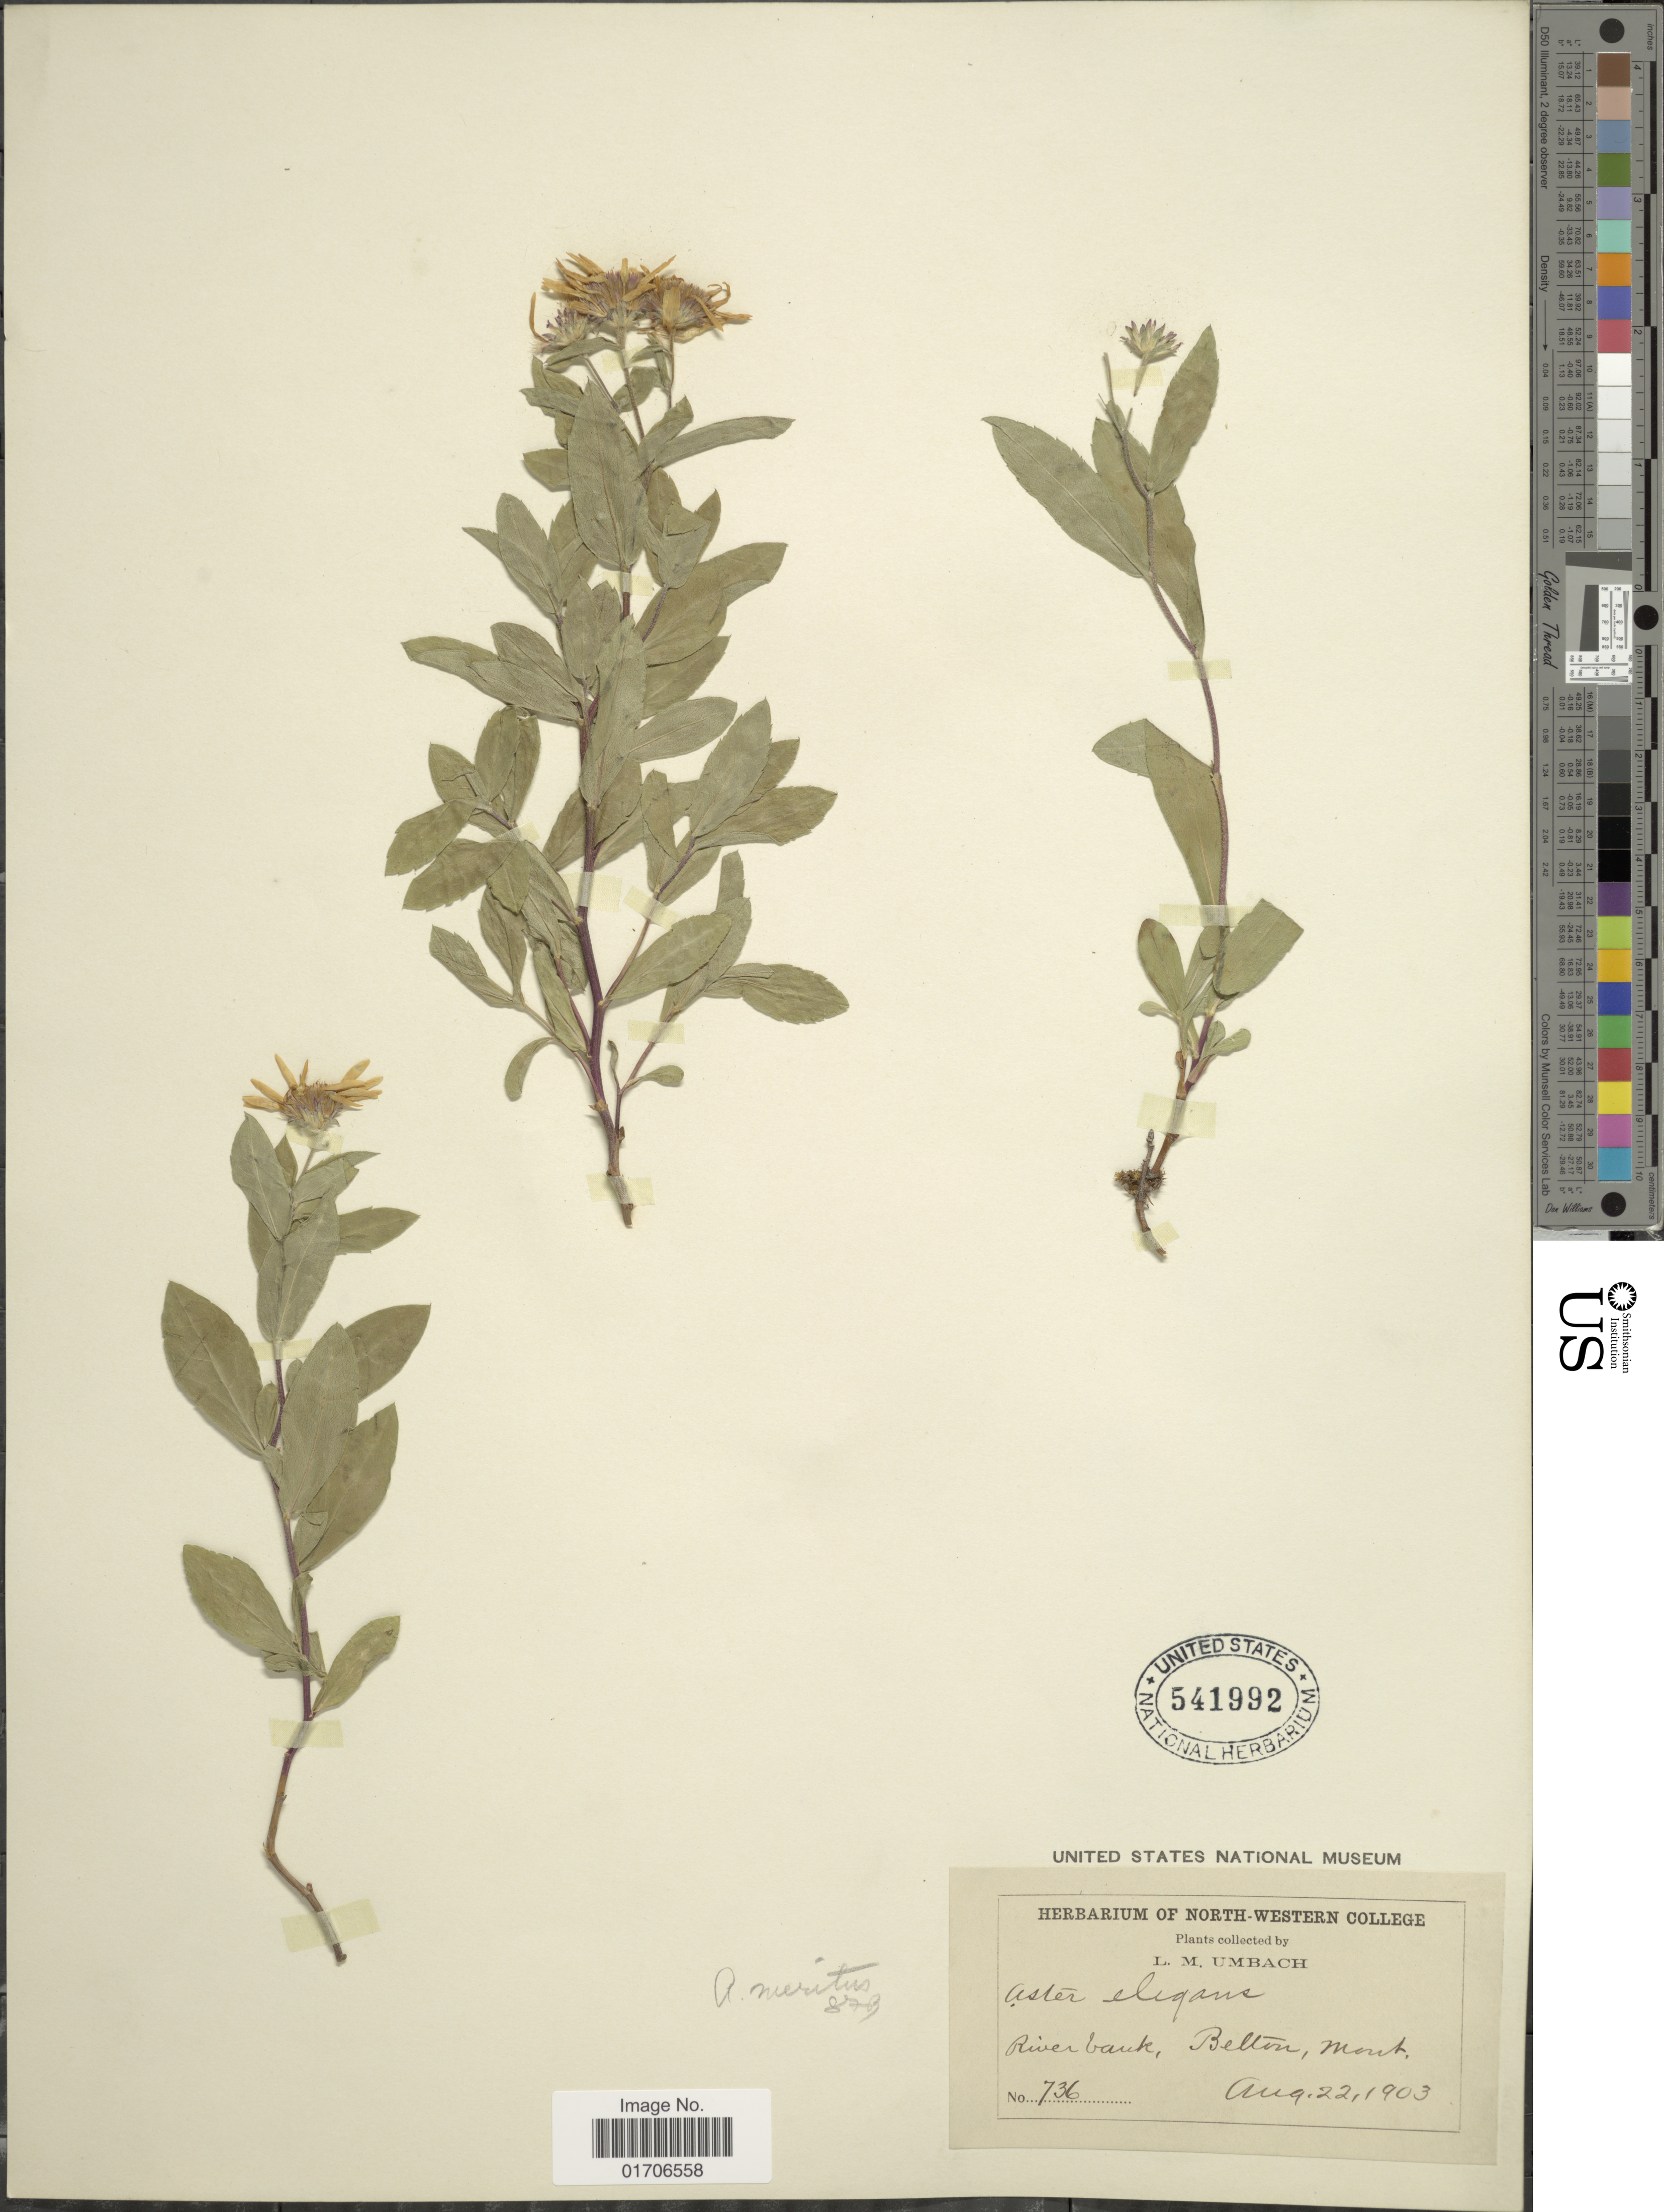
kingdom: Plantae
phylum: Tracheophyta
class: Magnoliopsida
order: Asterales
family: Asteraceae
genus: Eurybia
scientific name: Eurybia merita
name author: (A. Nelson) G.L. Nesom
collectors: L. M. Umbach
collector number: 736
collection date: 1903-08-22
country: United States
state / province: Montana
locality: River bank, Belton, Mont.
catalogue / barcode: US 541992